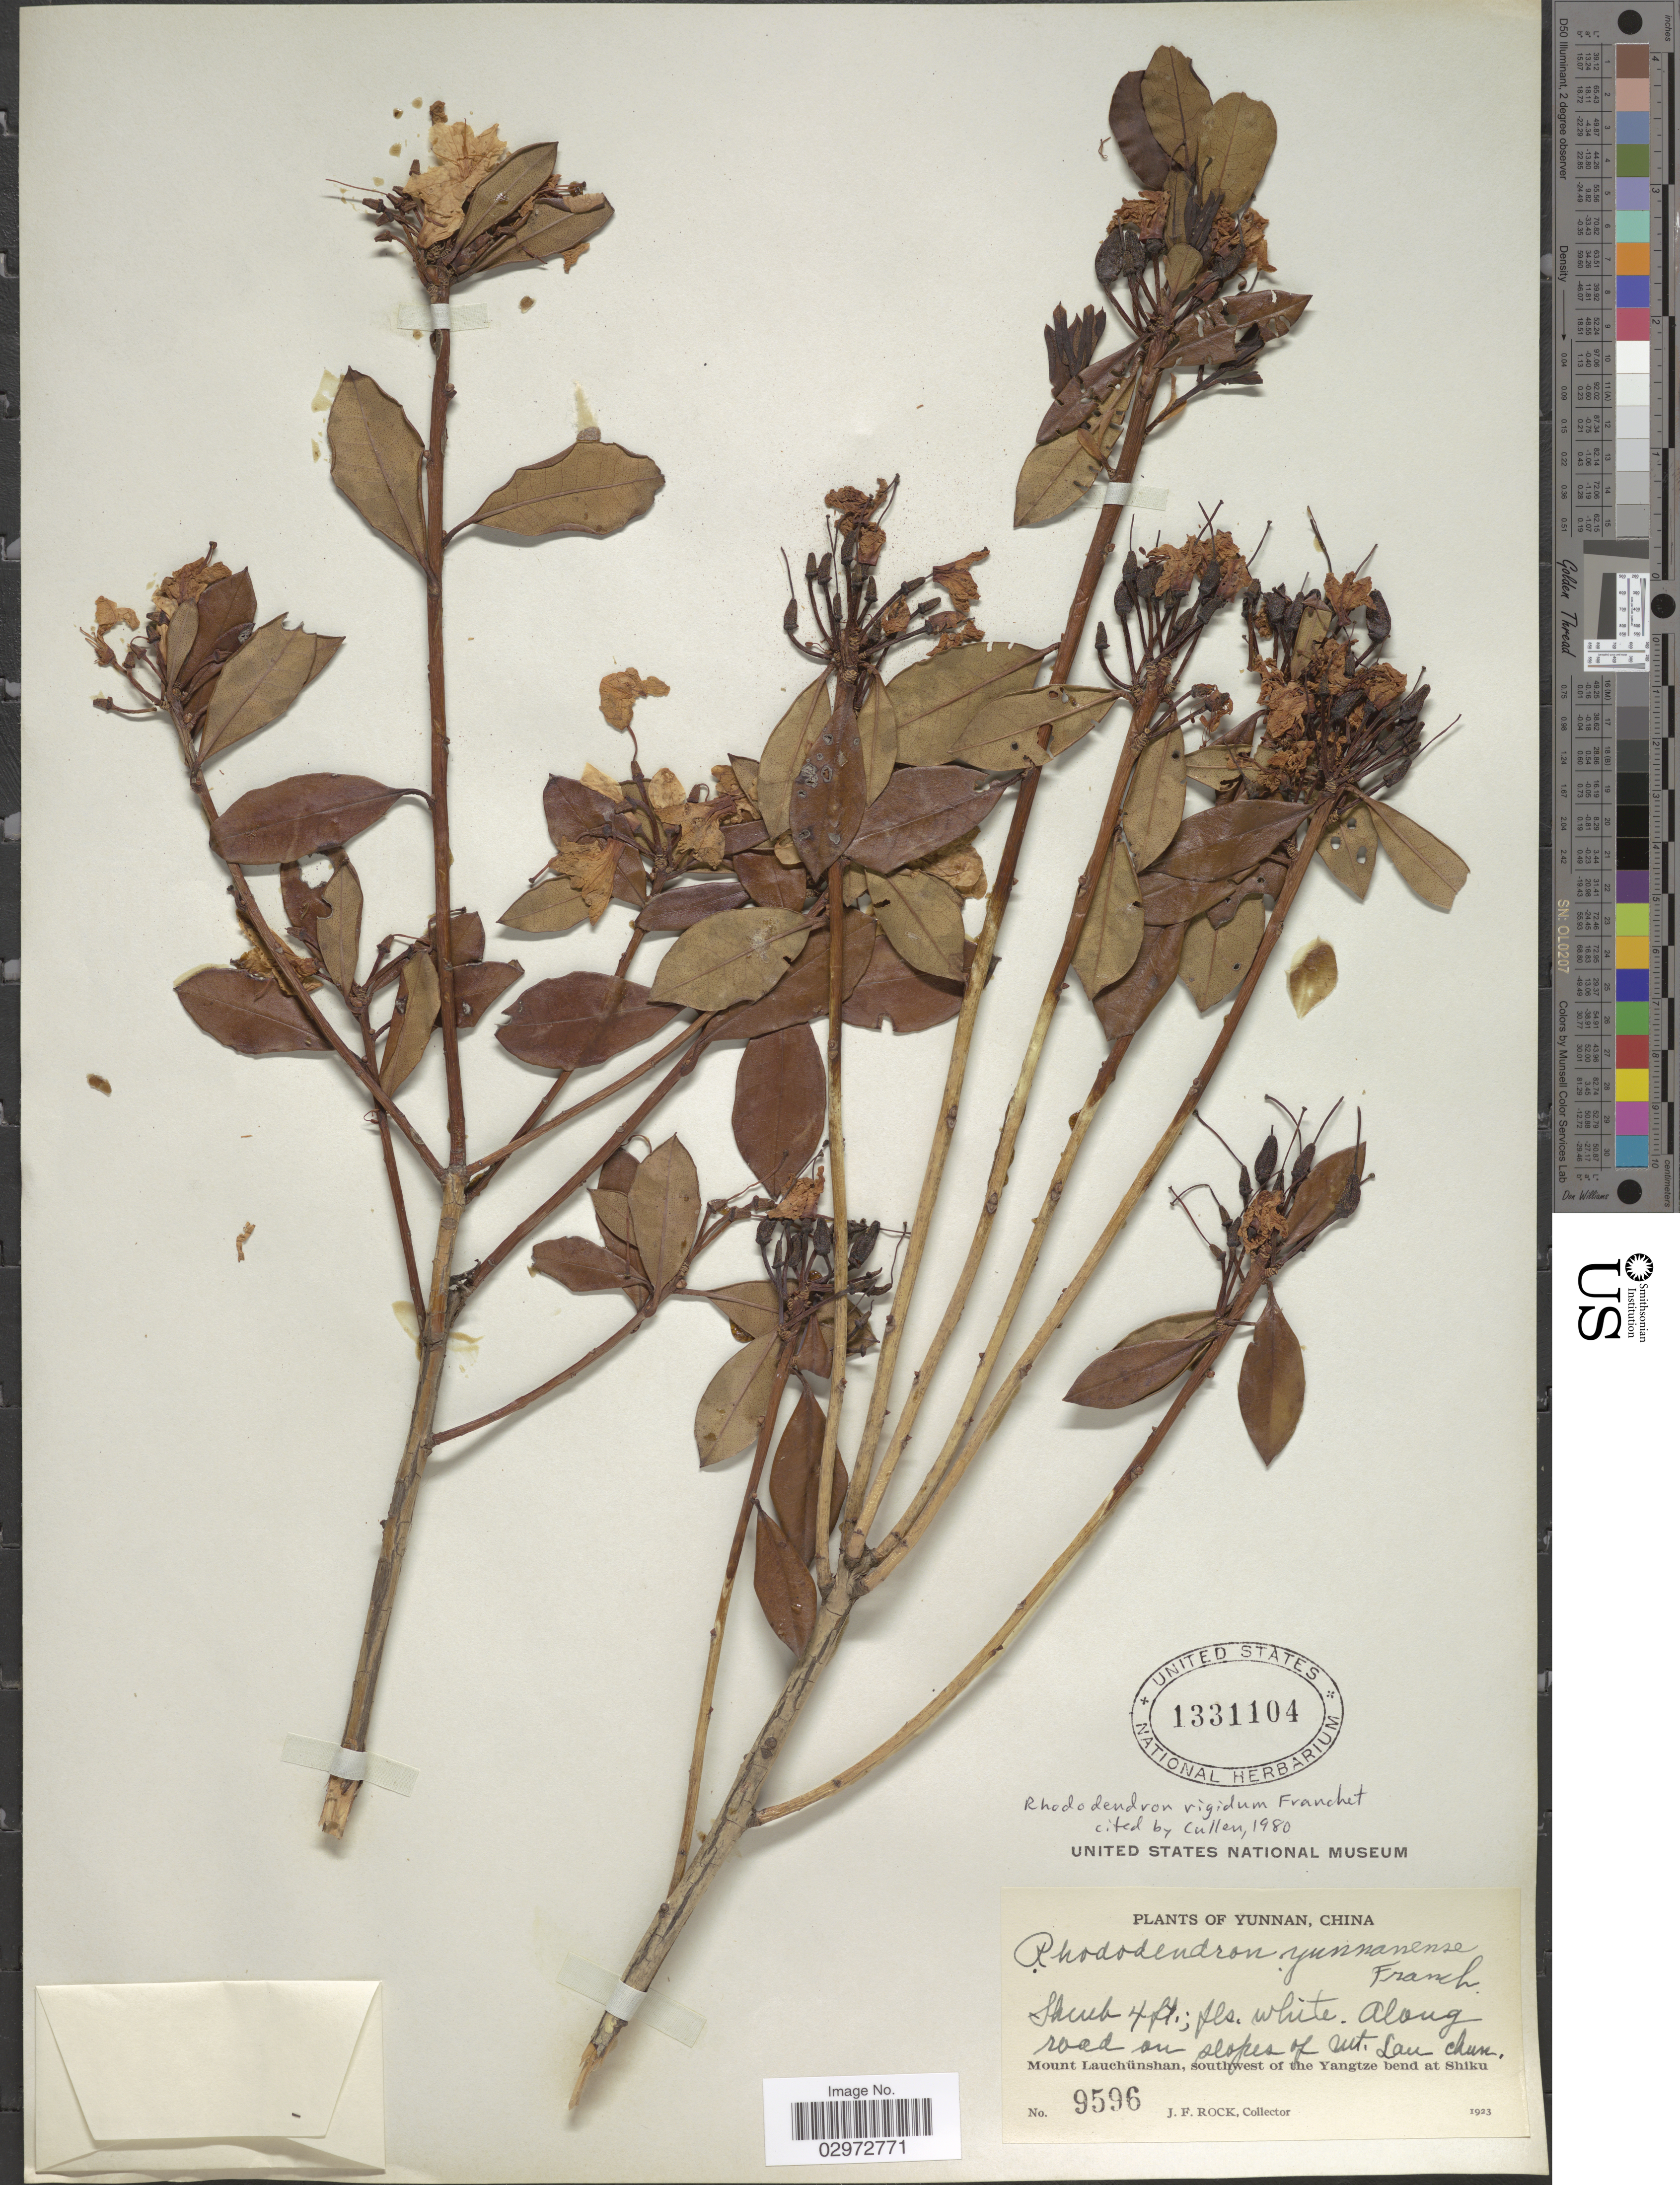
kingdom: Plantae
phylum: Tracheophyta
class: Magnoliopsida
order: Ericales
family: Ericaceae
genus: Rhododendron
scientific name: Rhododendron rigidum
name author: Franch.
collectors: J. Rock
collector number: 9596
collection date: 1923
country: China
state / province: Yunnan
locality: Along road on slopes of Mt. Lau chun. Mount Lauchünshan, southwest of the Yangtze bend at Shiku.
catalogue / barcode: US 1331104